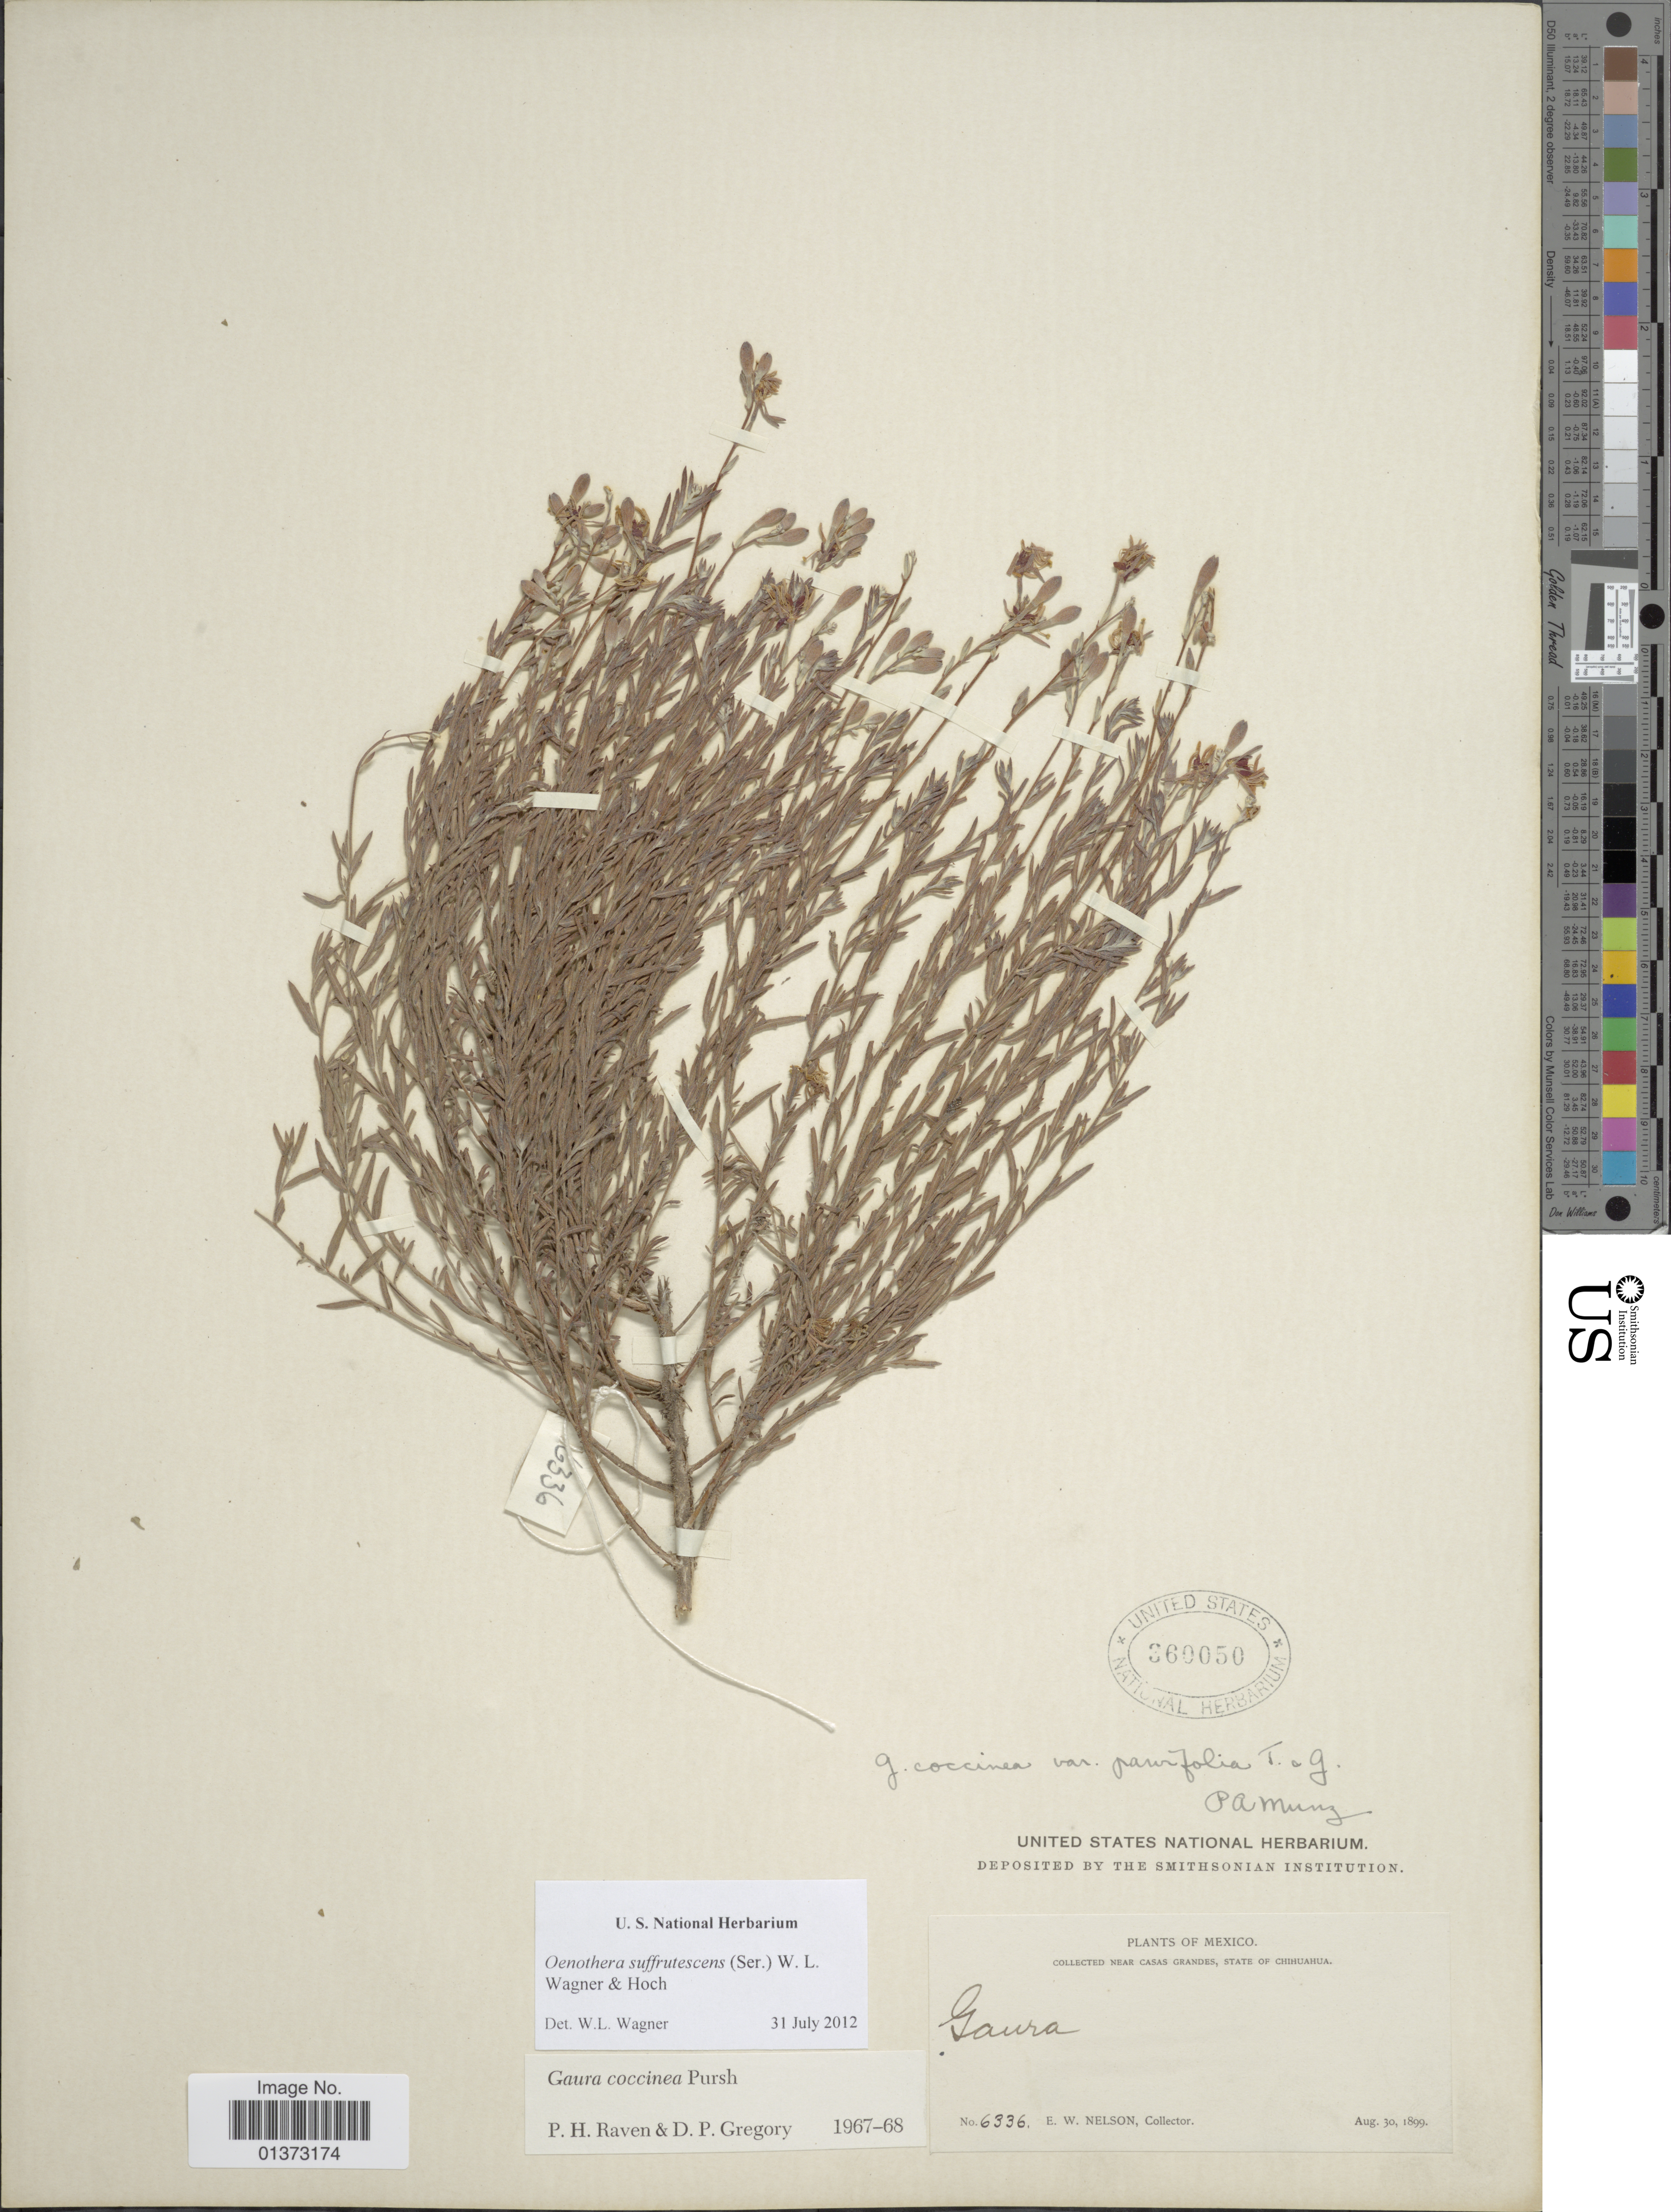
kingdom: Plantae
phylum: Tracheophyta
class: Magnoliopsida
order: Myrtales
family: Onagraceae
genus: Oenothera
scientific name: Oenothera suffrutescens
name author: (Ser.) W.L. Wagner & Hoch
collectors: E. W. Nelson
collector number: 6336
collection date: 1899-08-30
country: Mexico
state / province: Chihuahua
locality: Near Casas Grandes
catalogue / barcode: US 360050